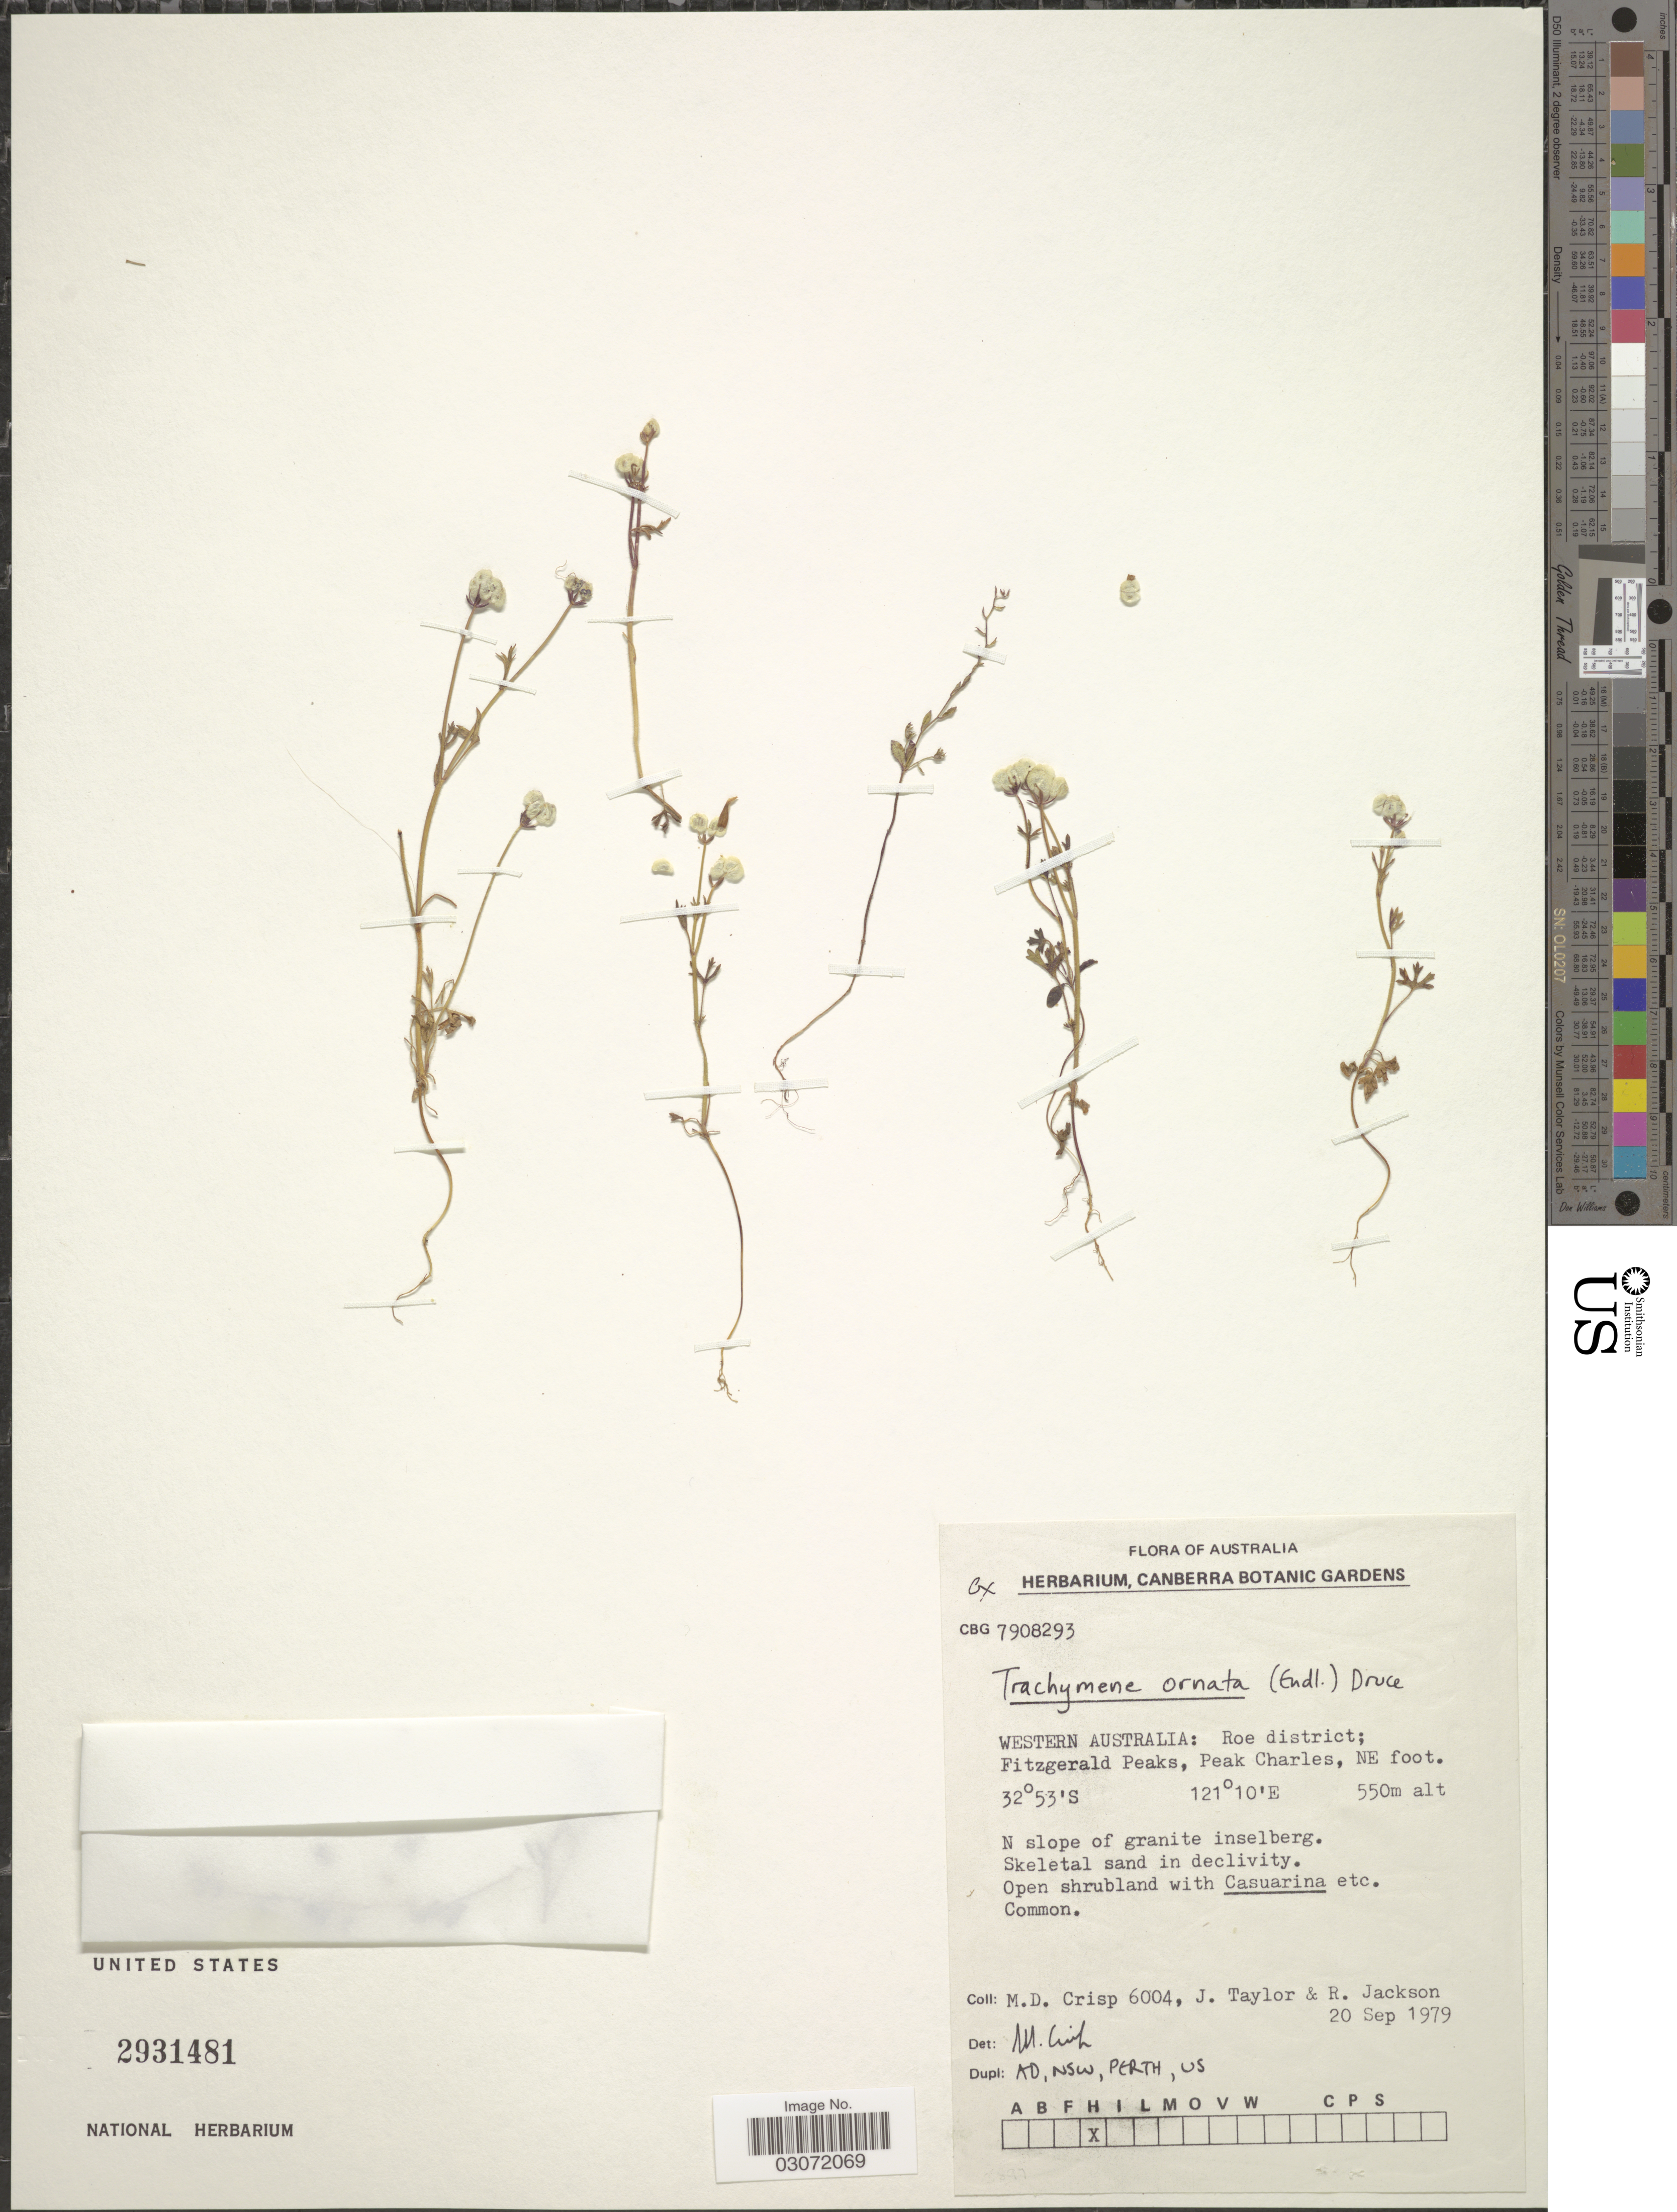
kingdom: Plantae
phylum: Tracheophyta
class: Magnoliopsida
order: Apiales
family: Araliaceae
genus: Trachymene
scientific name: Trachymene ornata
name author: Druce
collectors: M. Crisp, J. Taylor & R. Jackson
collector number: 6004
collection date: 1979-09-20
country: Australia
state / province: Western Australia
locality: Roe district; Fitzgerald Peaks, Peak Charles, NE foot.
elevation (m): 550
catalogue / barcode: US 2931481